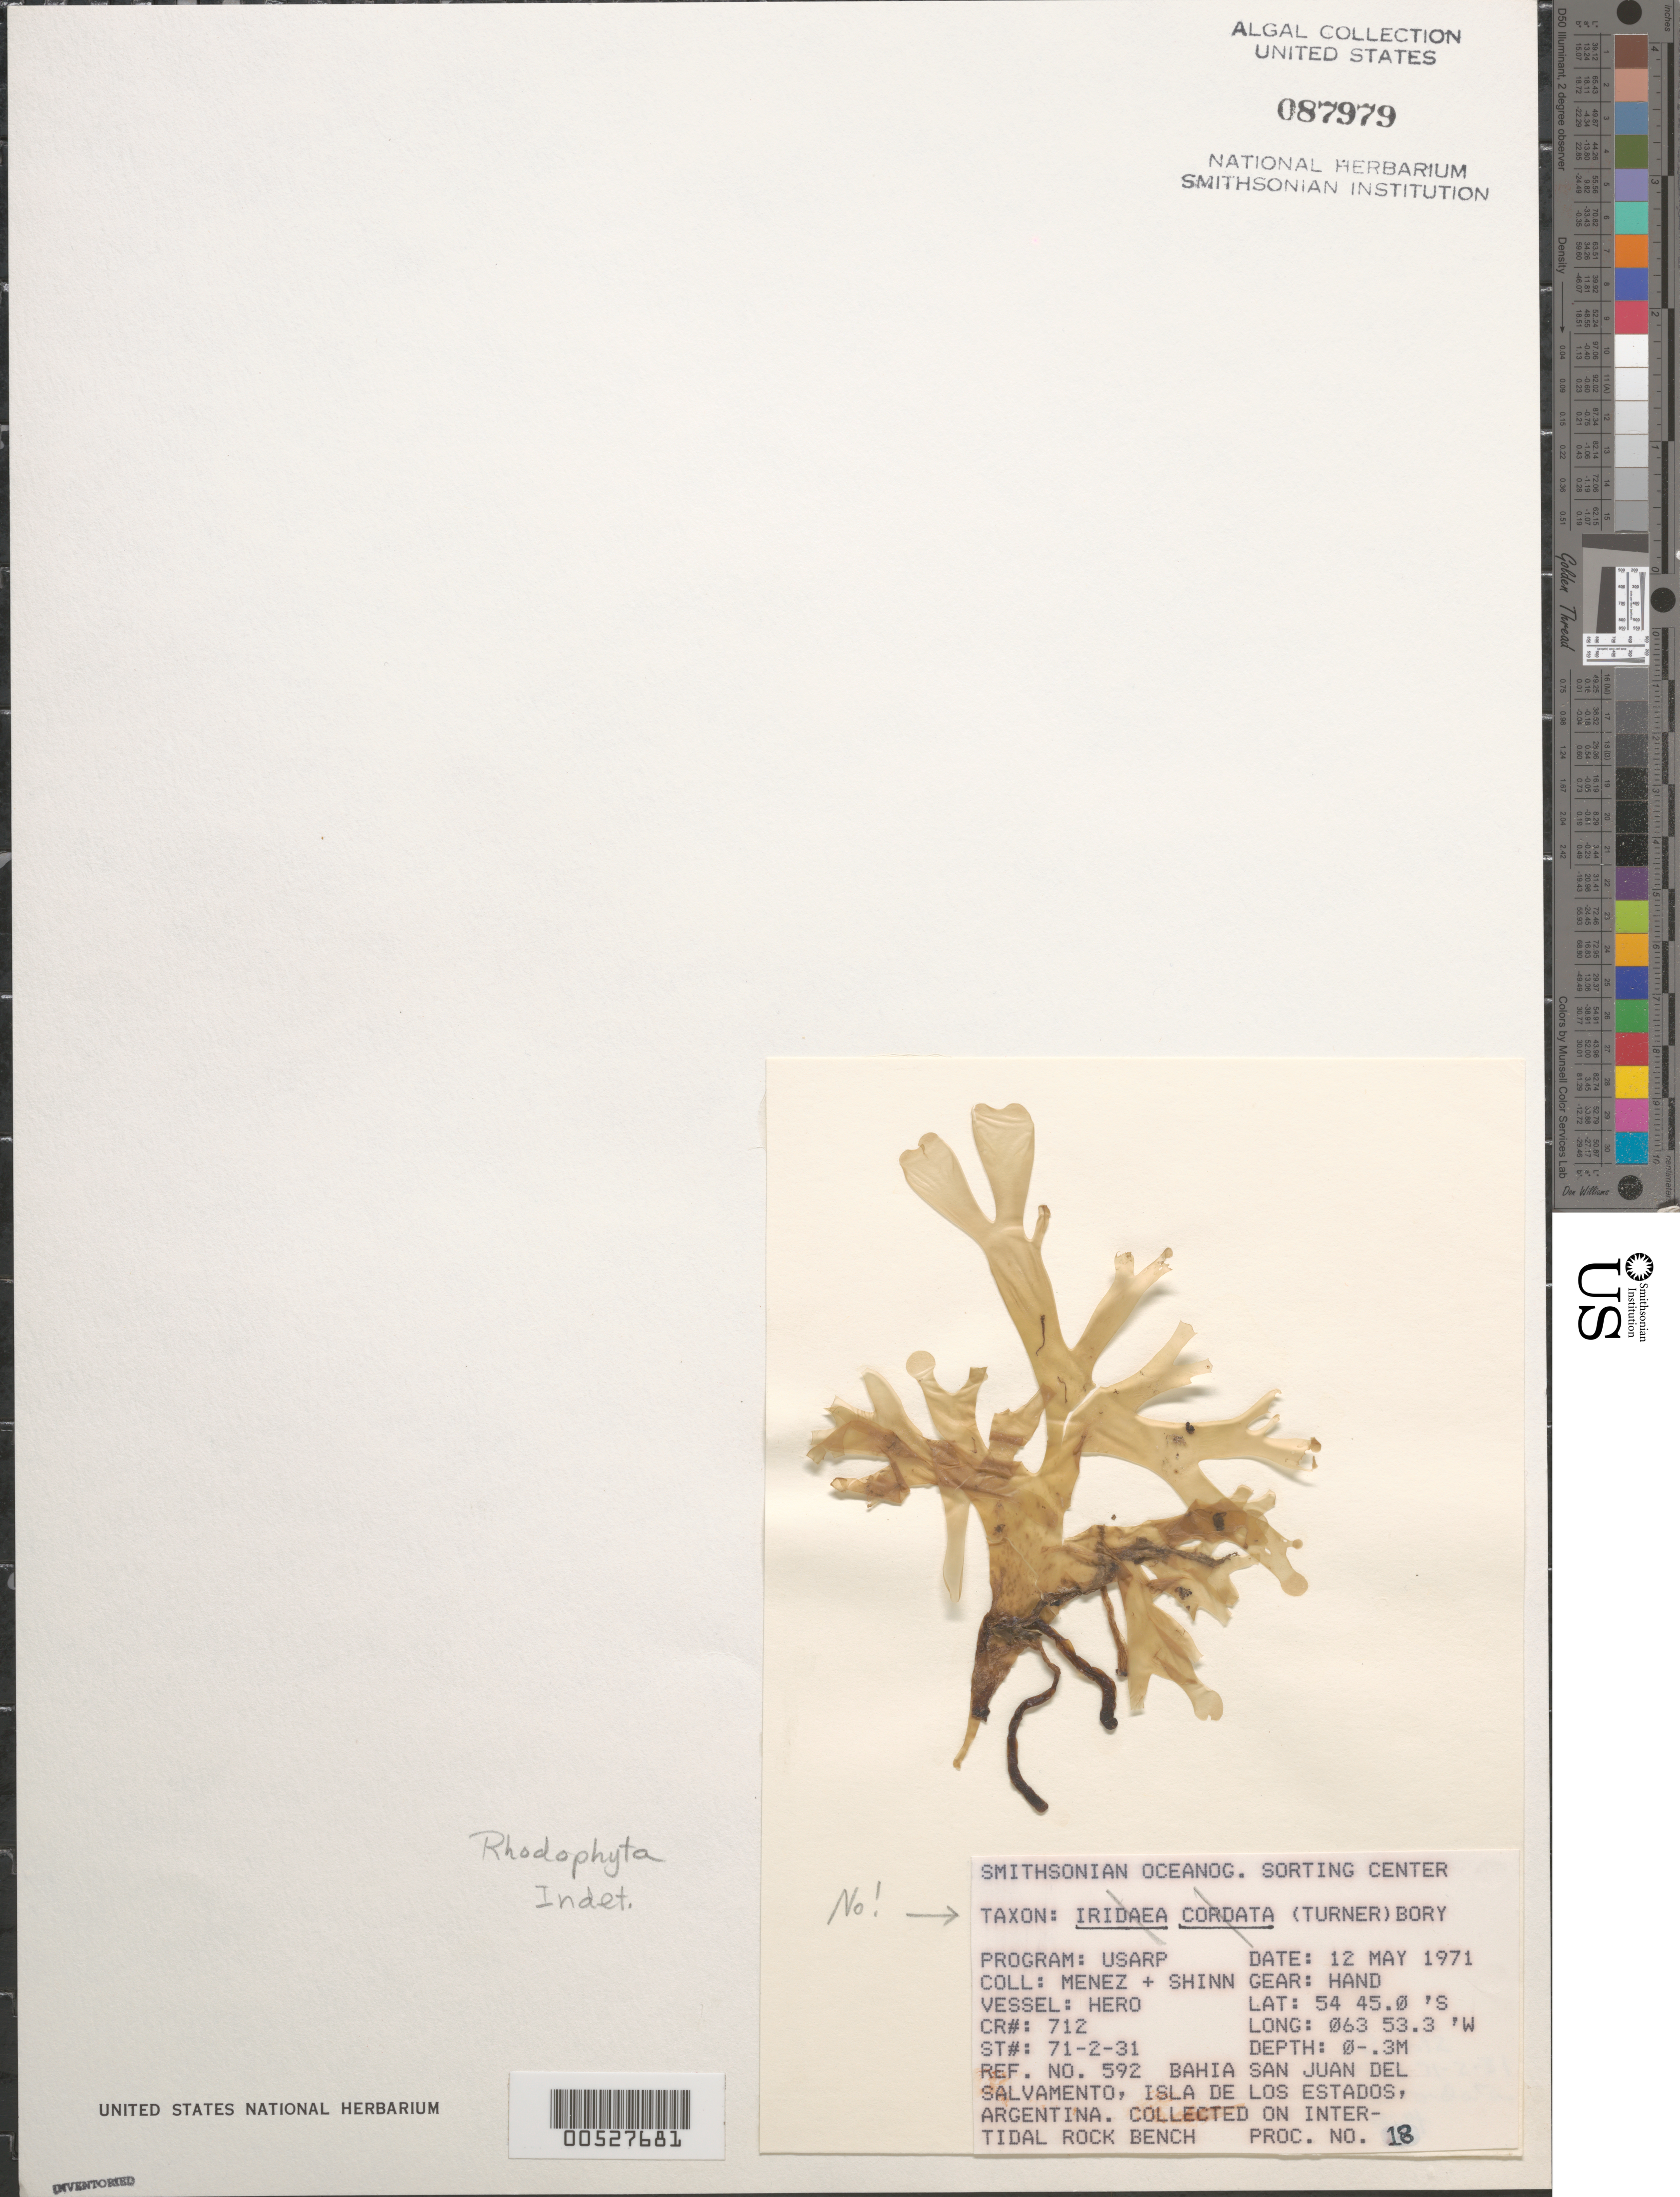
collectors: Meñez & -. Shinn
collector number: Station 71-2-31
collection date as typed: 12 May 1971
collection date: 1971-05-12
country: Argentina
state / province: Tierra del Fuego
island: Isla de los Estados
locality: Bahia San Juan del Salvamento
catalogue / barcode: US 87979